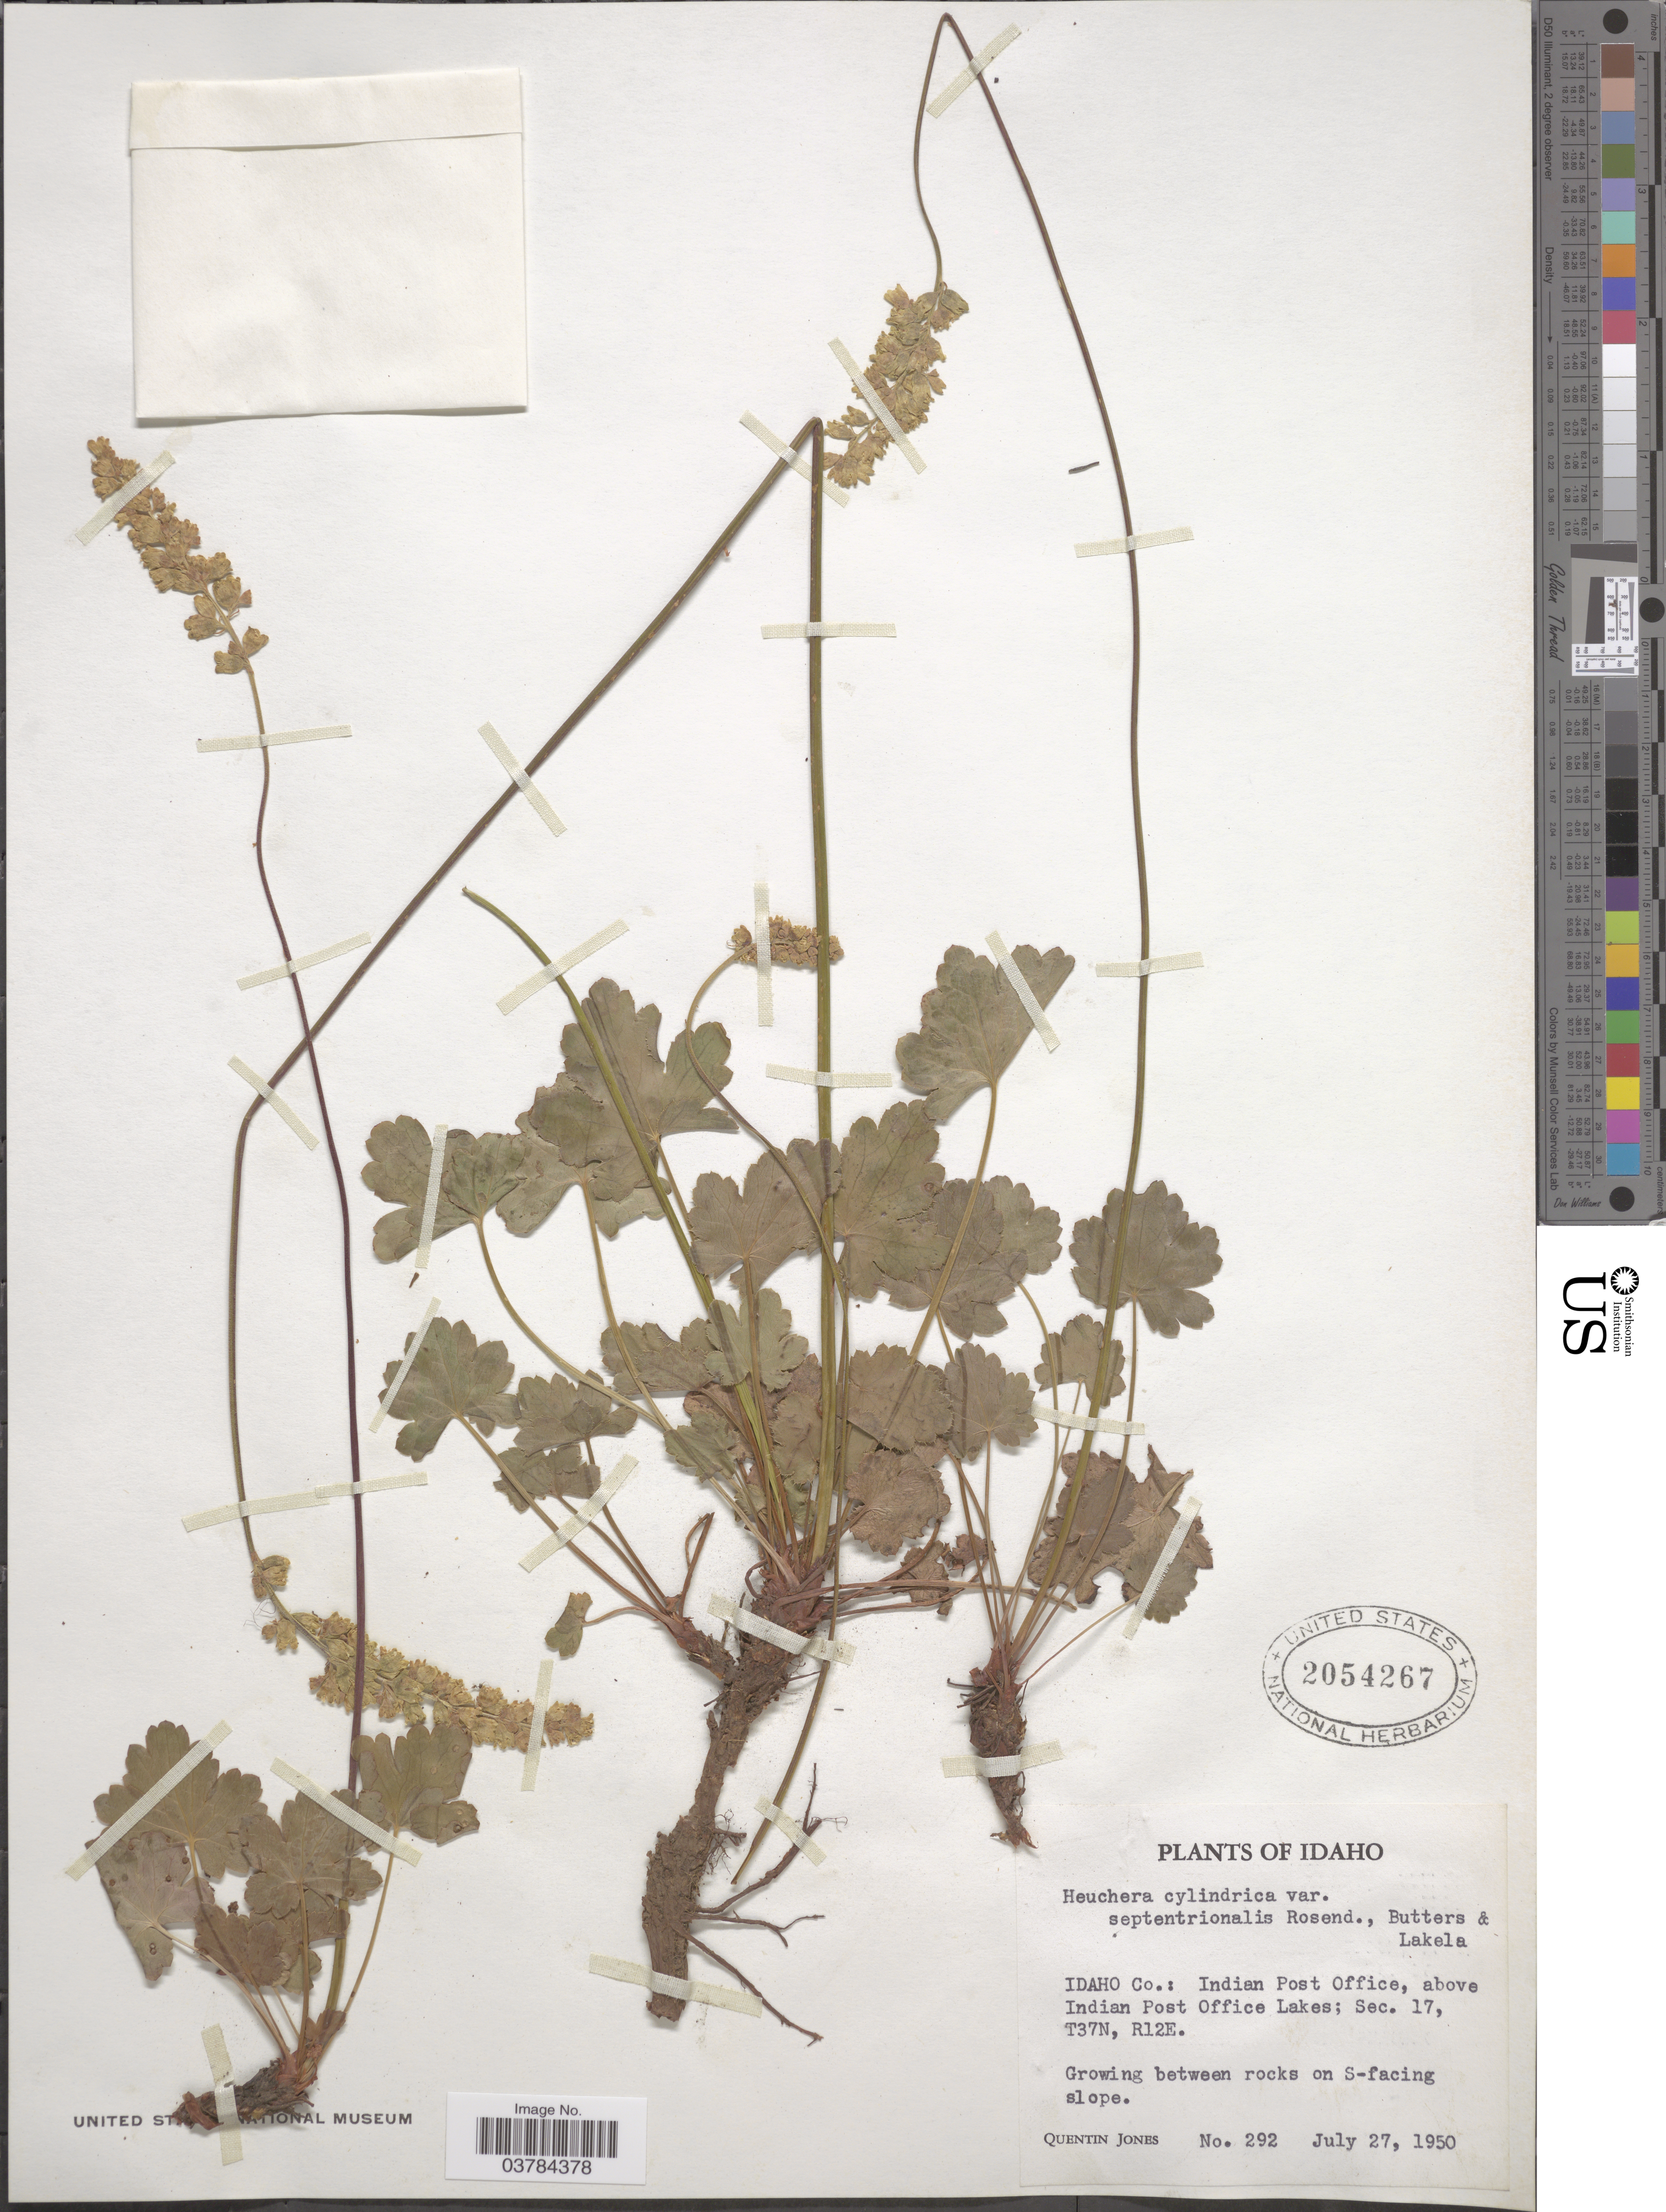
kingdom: Plantae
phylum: Tracheophyta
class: Magnoliopsida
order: Saxifragales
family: Saxifragaceae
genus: Heuchera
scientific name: Heuchera cylindrica var. septentrionalis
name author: Rosend. et al.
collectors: Q. Jones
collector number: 292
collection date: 1950-07-27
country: United States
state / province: Idaho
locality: Idaho Co.: Indian Post Office, above Indian Post Office Lakes; Sec. 17, T37N, R12E. On S-facing slope.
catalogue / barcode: US 2054267